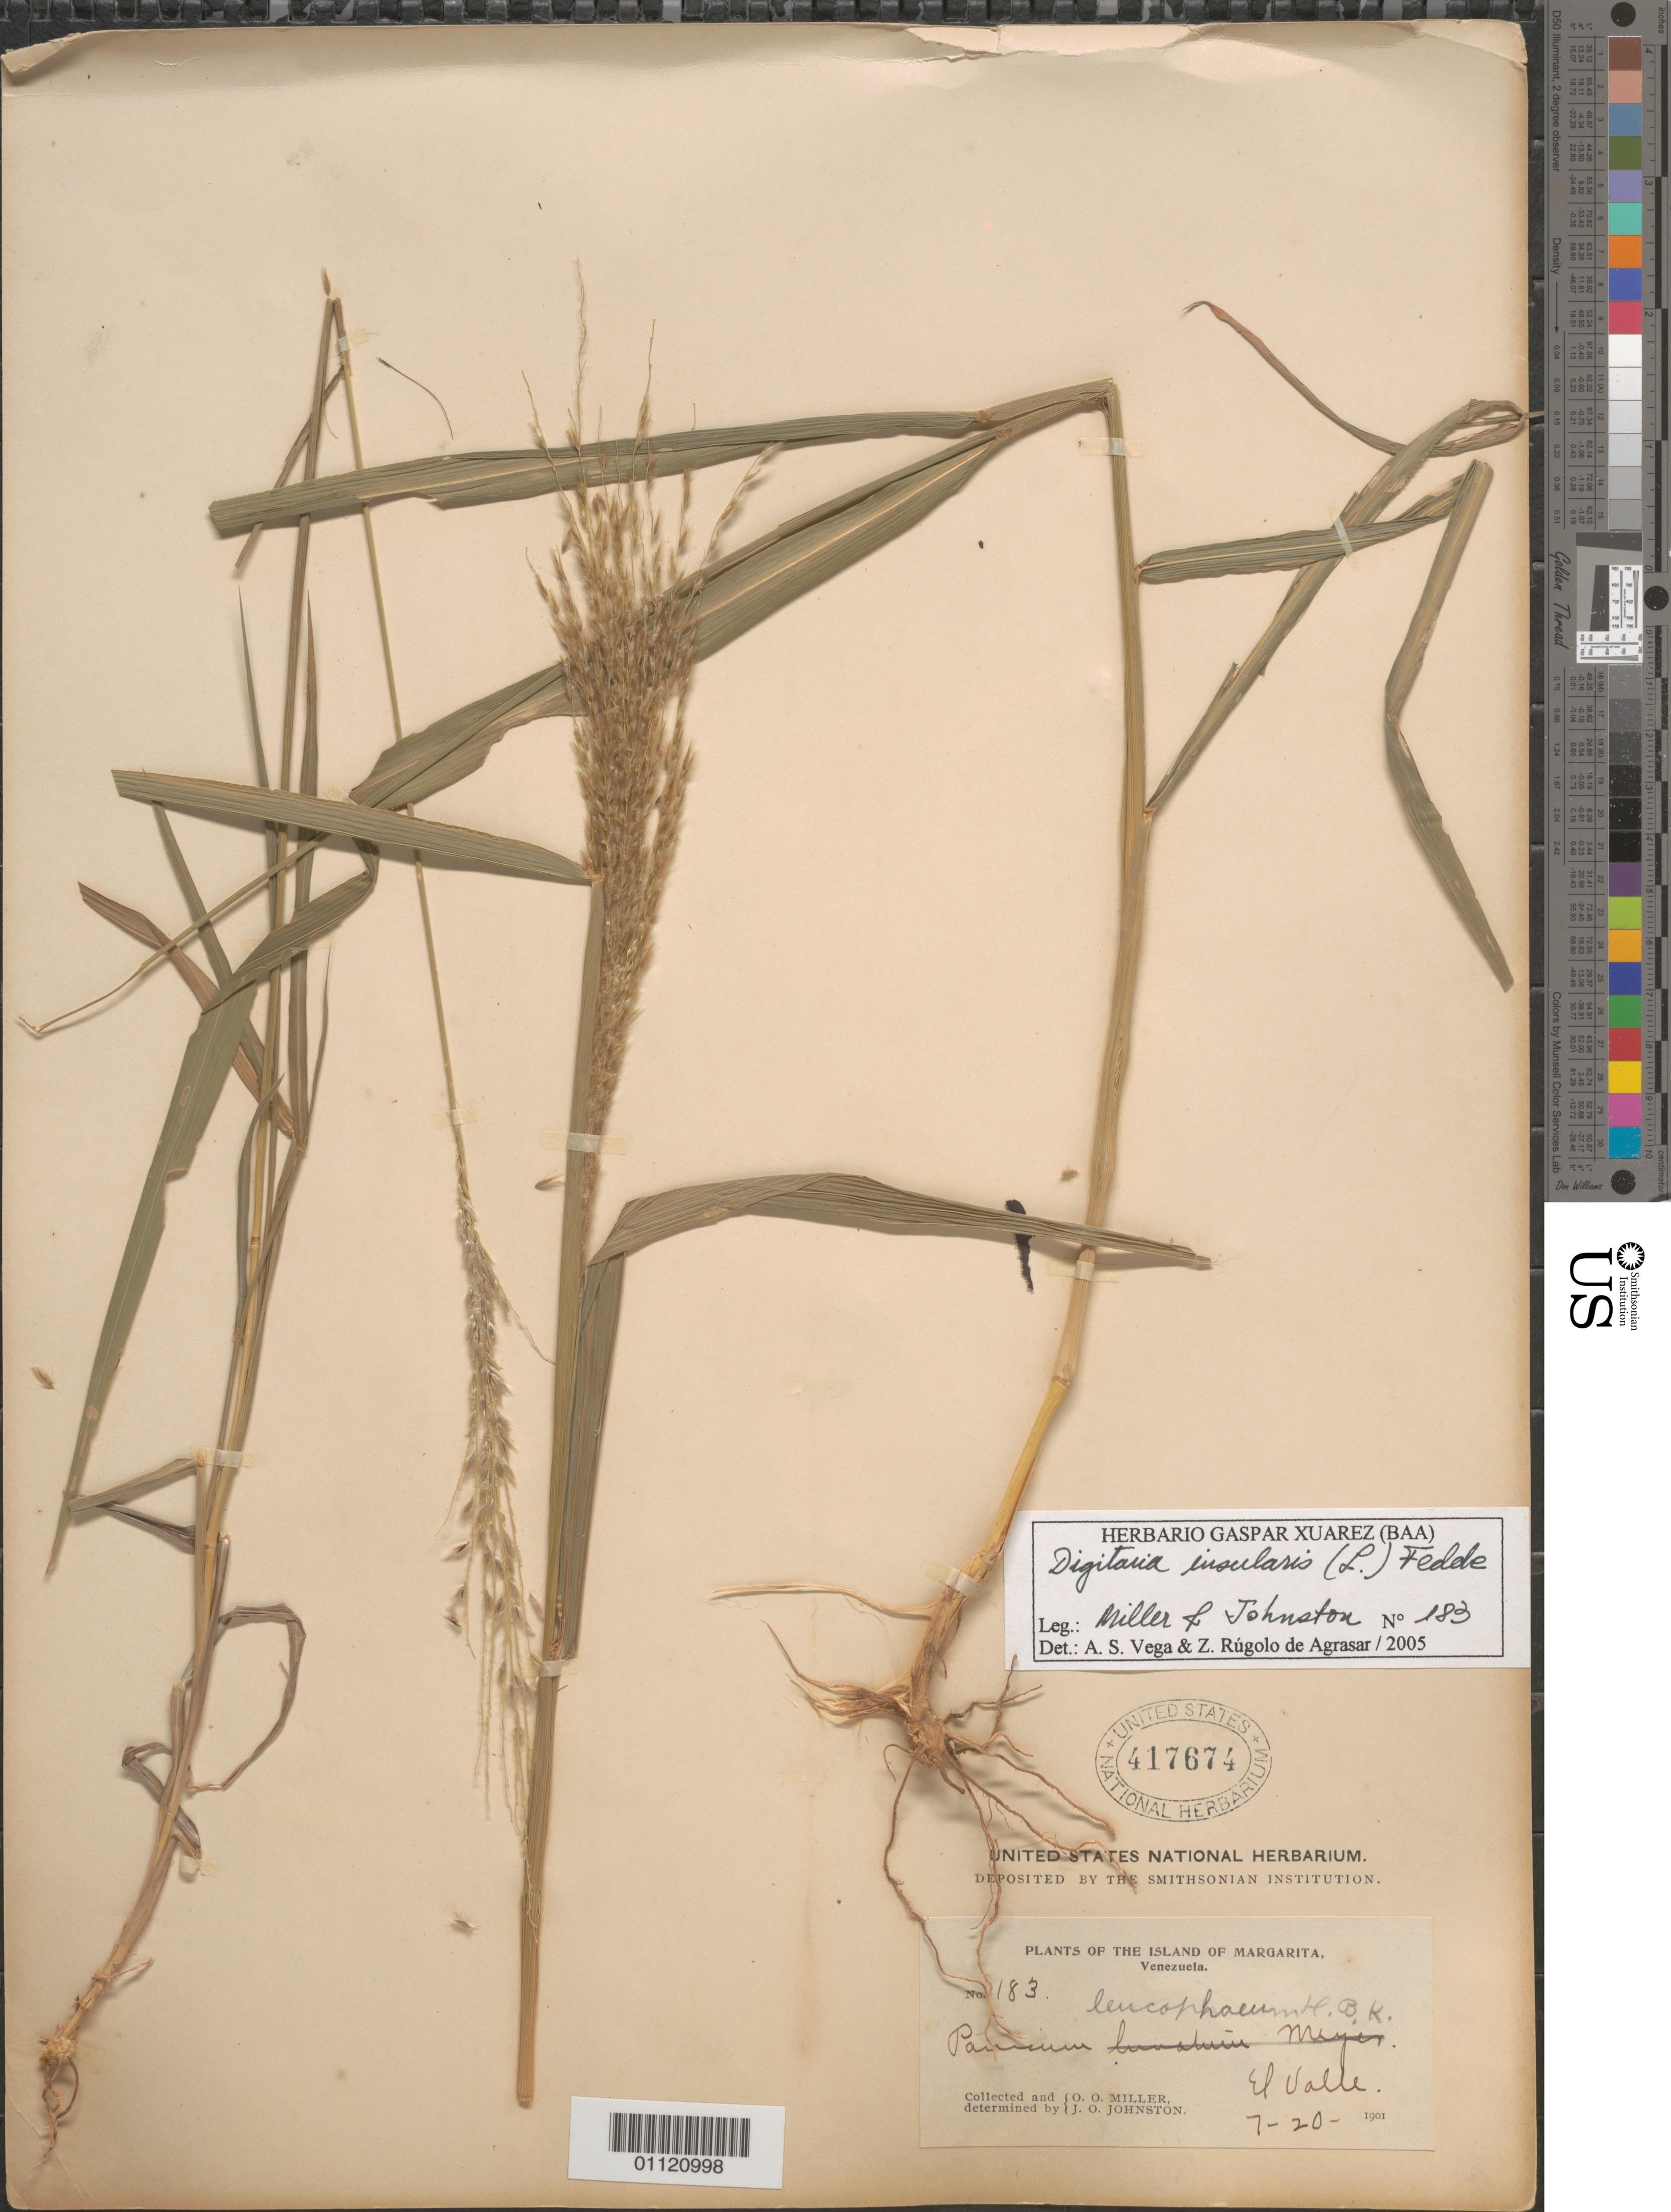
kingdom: Plantae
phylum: Tracheophyta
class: Liliopsida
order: Poales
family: Poaceae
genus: Digitaria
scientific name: Digitaria insularis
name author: (L.) Mez ex Ekman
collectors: O. O. Miller & J. Johnston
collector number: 183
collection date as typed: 20 Jul 1901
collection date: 1901-07-20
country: Venezuela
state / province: Nueva Esparta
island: Margarita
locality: El Valle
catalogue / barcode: US 417674